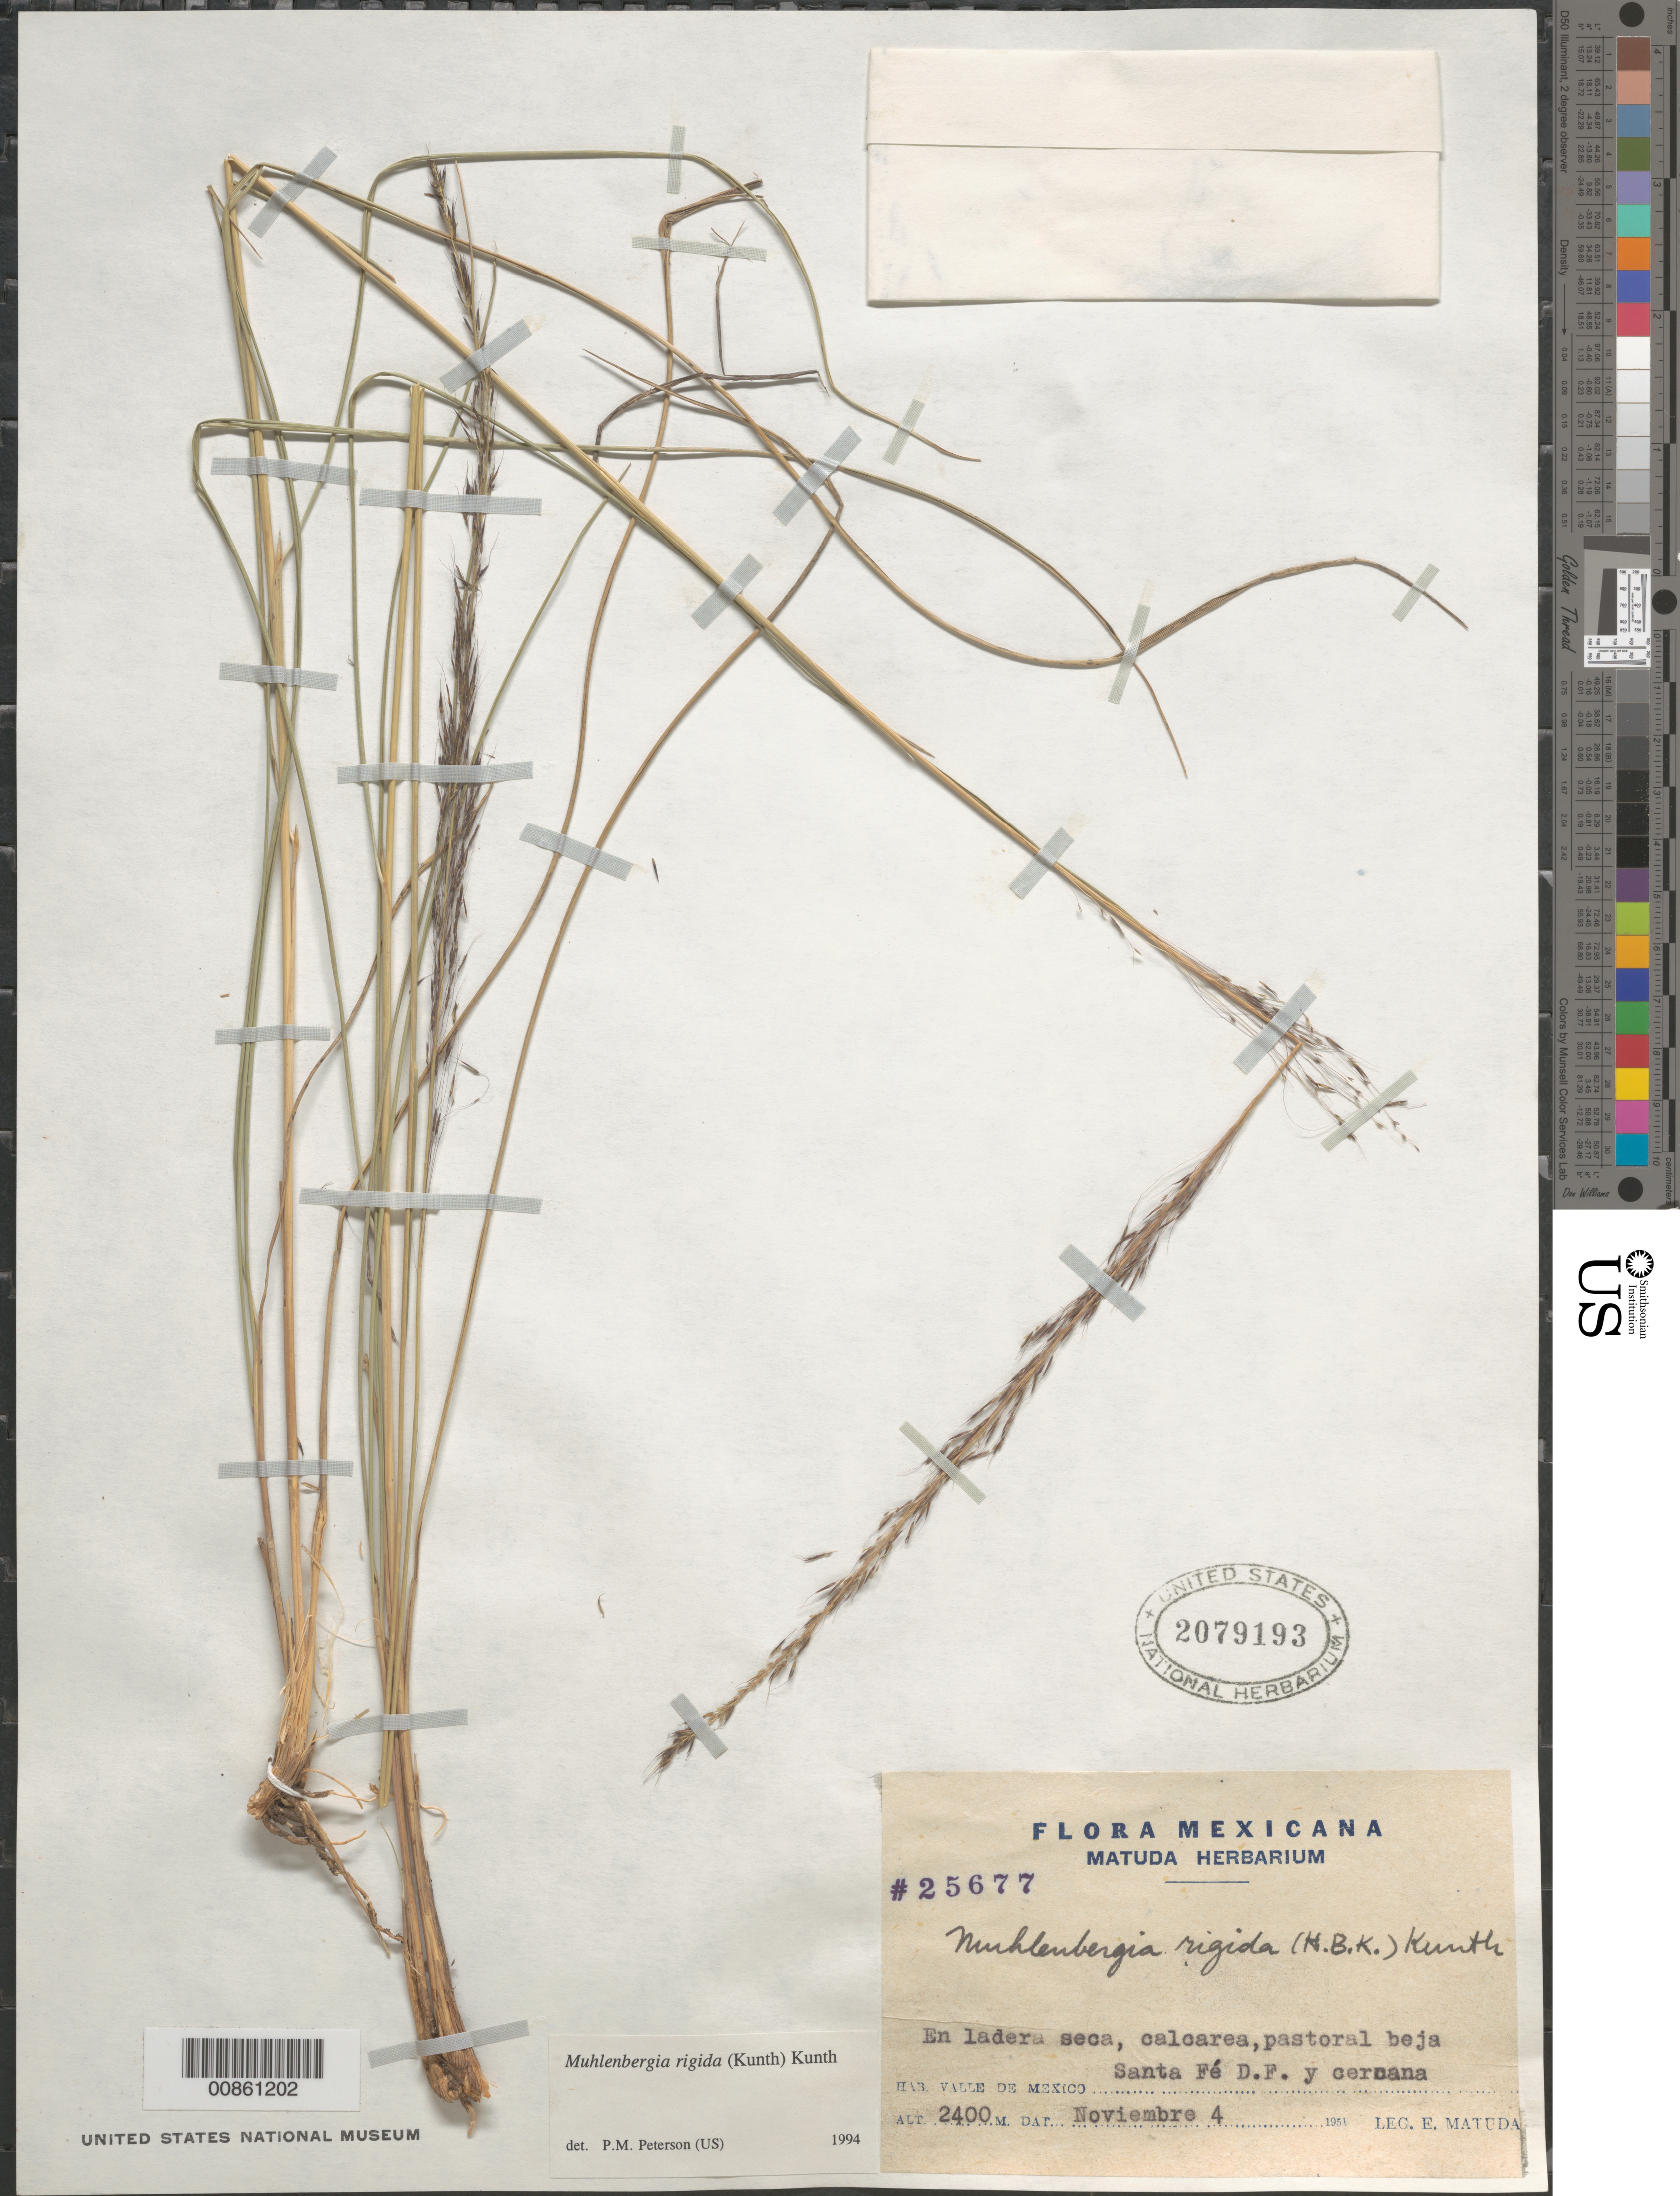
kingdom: Plantae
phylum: Tracheophyta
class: Liliopsida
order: Poales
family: Poaceae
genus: Muhlenbergia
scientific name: Muhlenbergia rigida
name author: (Kunth) Kunth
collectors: E. Matuda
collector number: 25677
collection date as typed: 04 Nov 1951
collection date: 1951-11-04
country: Mexico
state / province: Distrito Federal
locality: Santa Fe, D.F.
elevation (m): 2400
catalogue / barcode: US 2079193